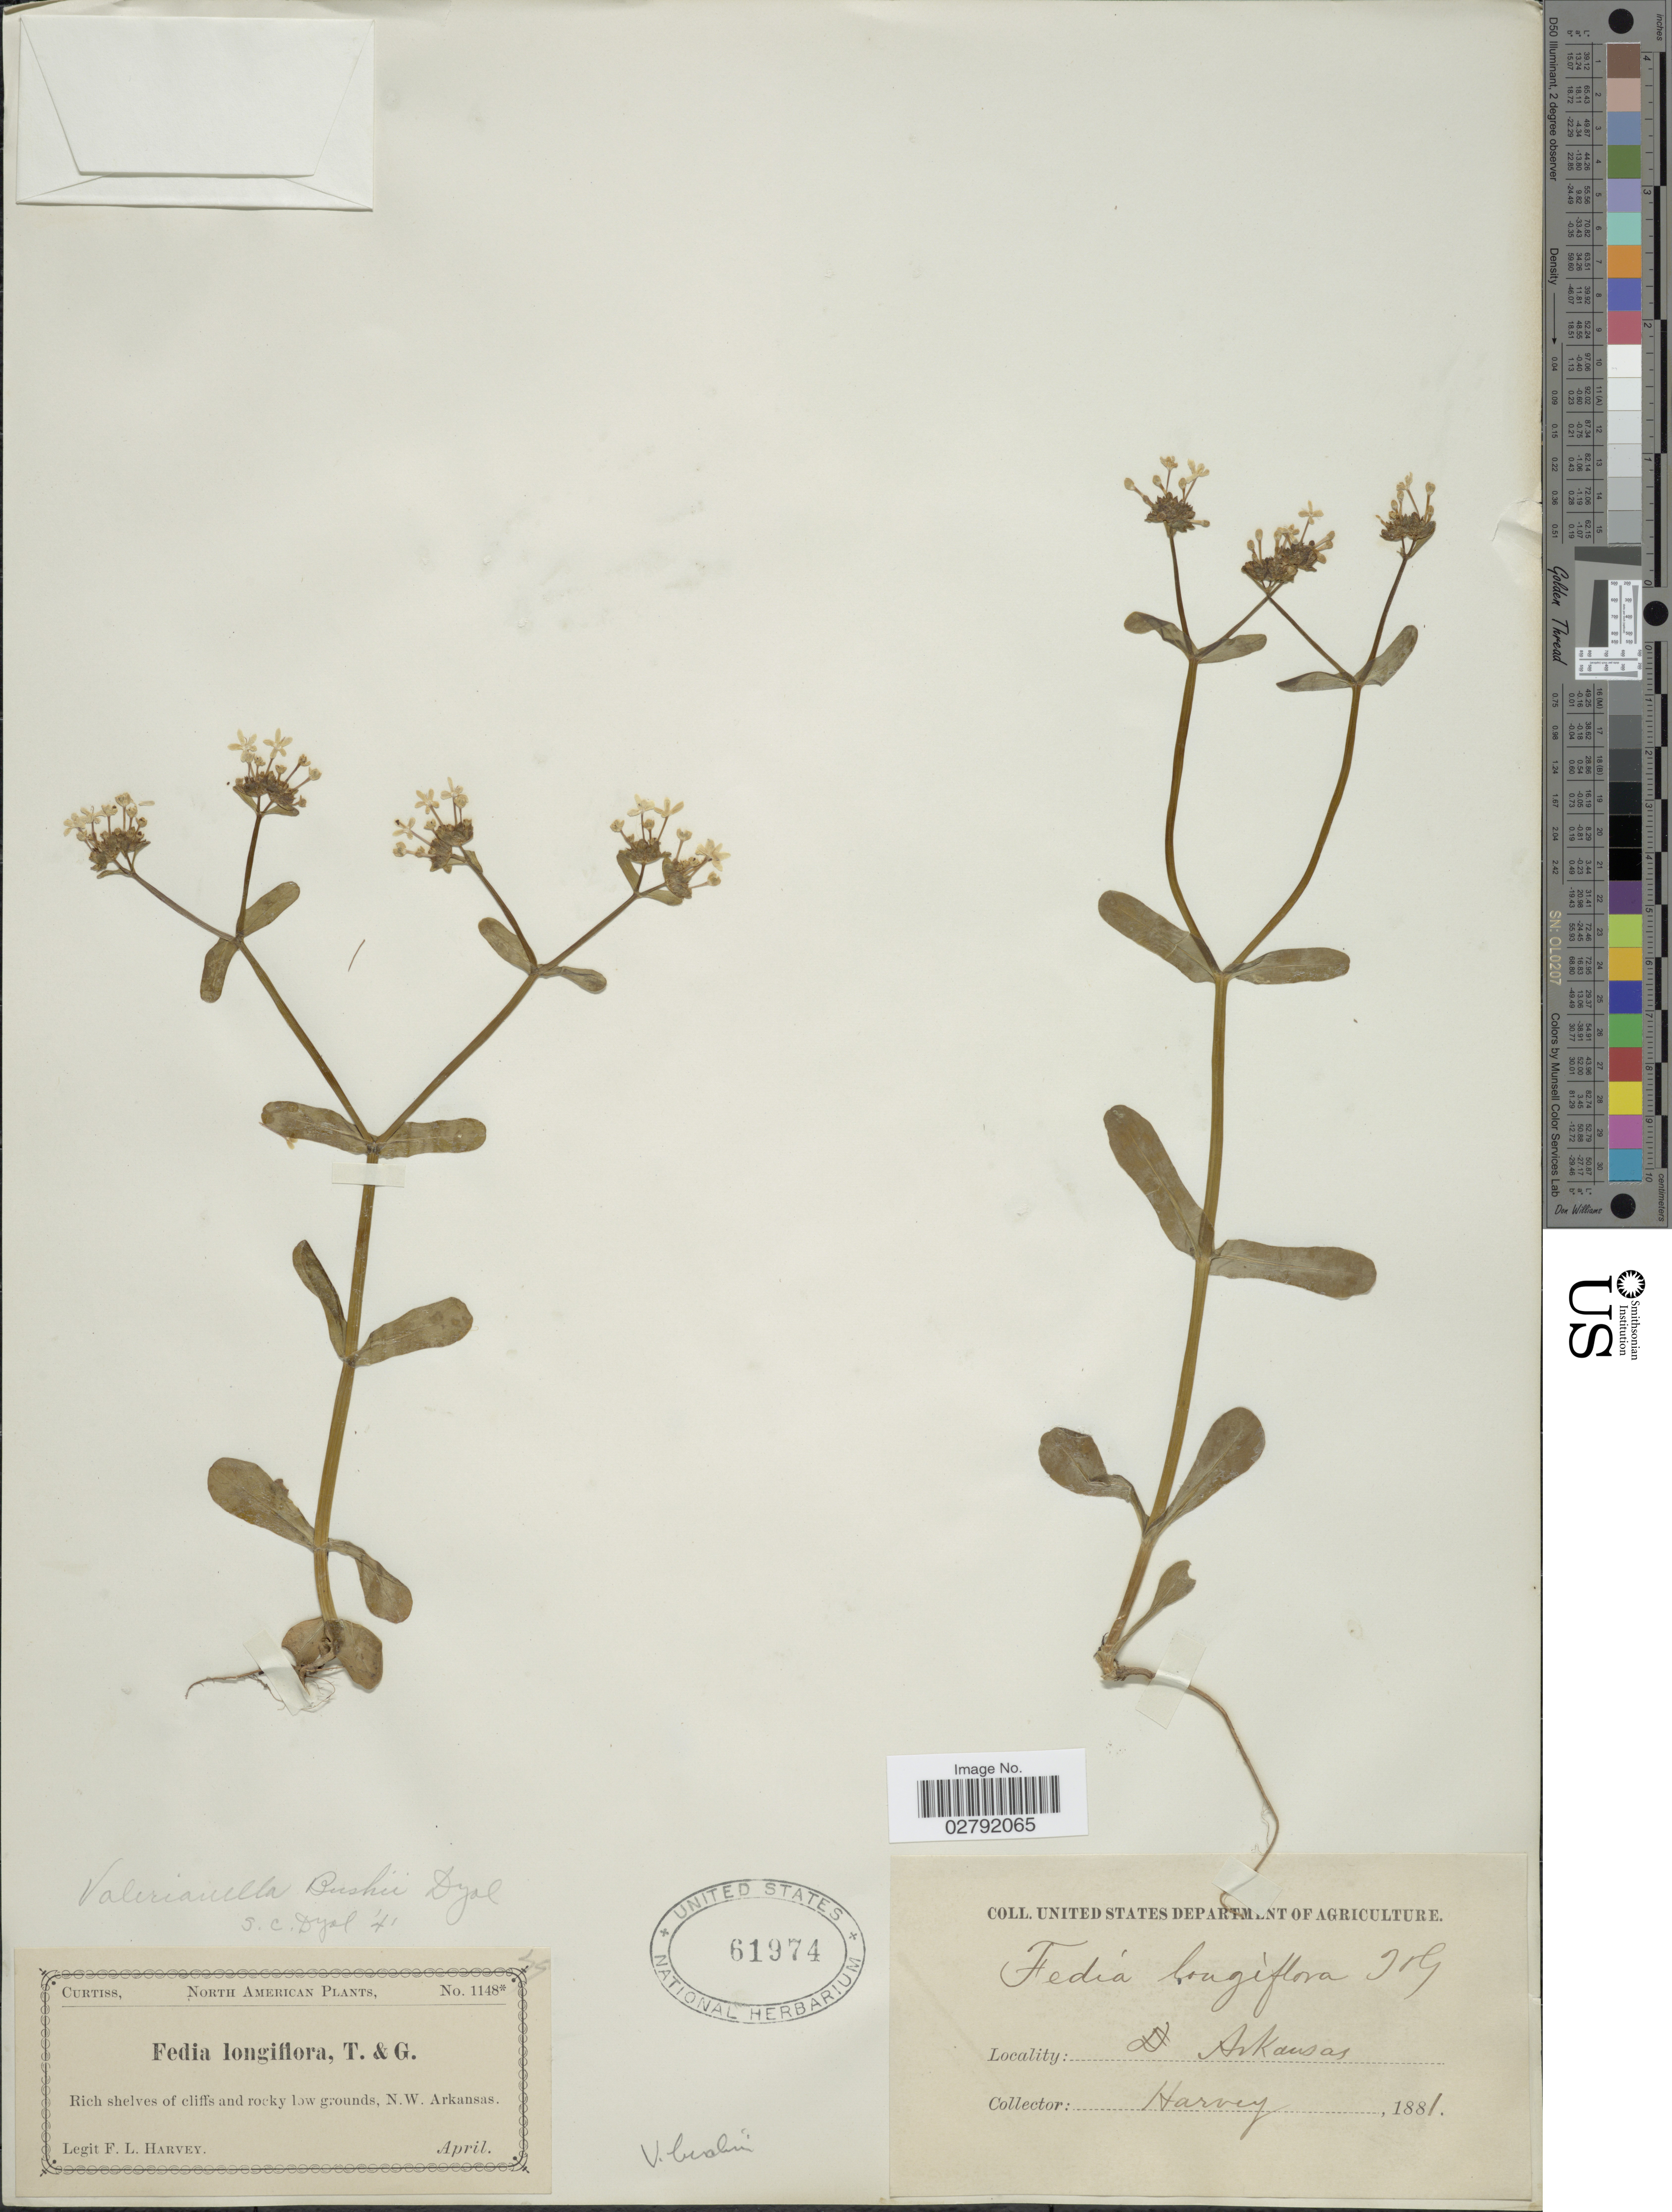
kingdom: Plantae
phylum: Tracheophyta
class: Magnoliopsida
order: Dipsacales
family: Caprifoliaceae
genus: Valerianella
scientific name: Valerianella bushii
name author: Dyal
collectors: F. L. Harvey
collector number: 1148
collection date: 1881-04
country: United States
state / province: Arkansas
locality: Rich shelves of cliffs and rocky low grounds, N.W. Arkansas.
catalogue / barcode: US 61974